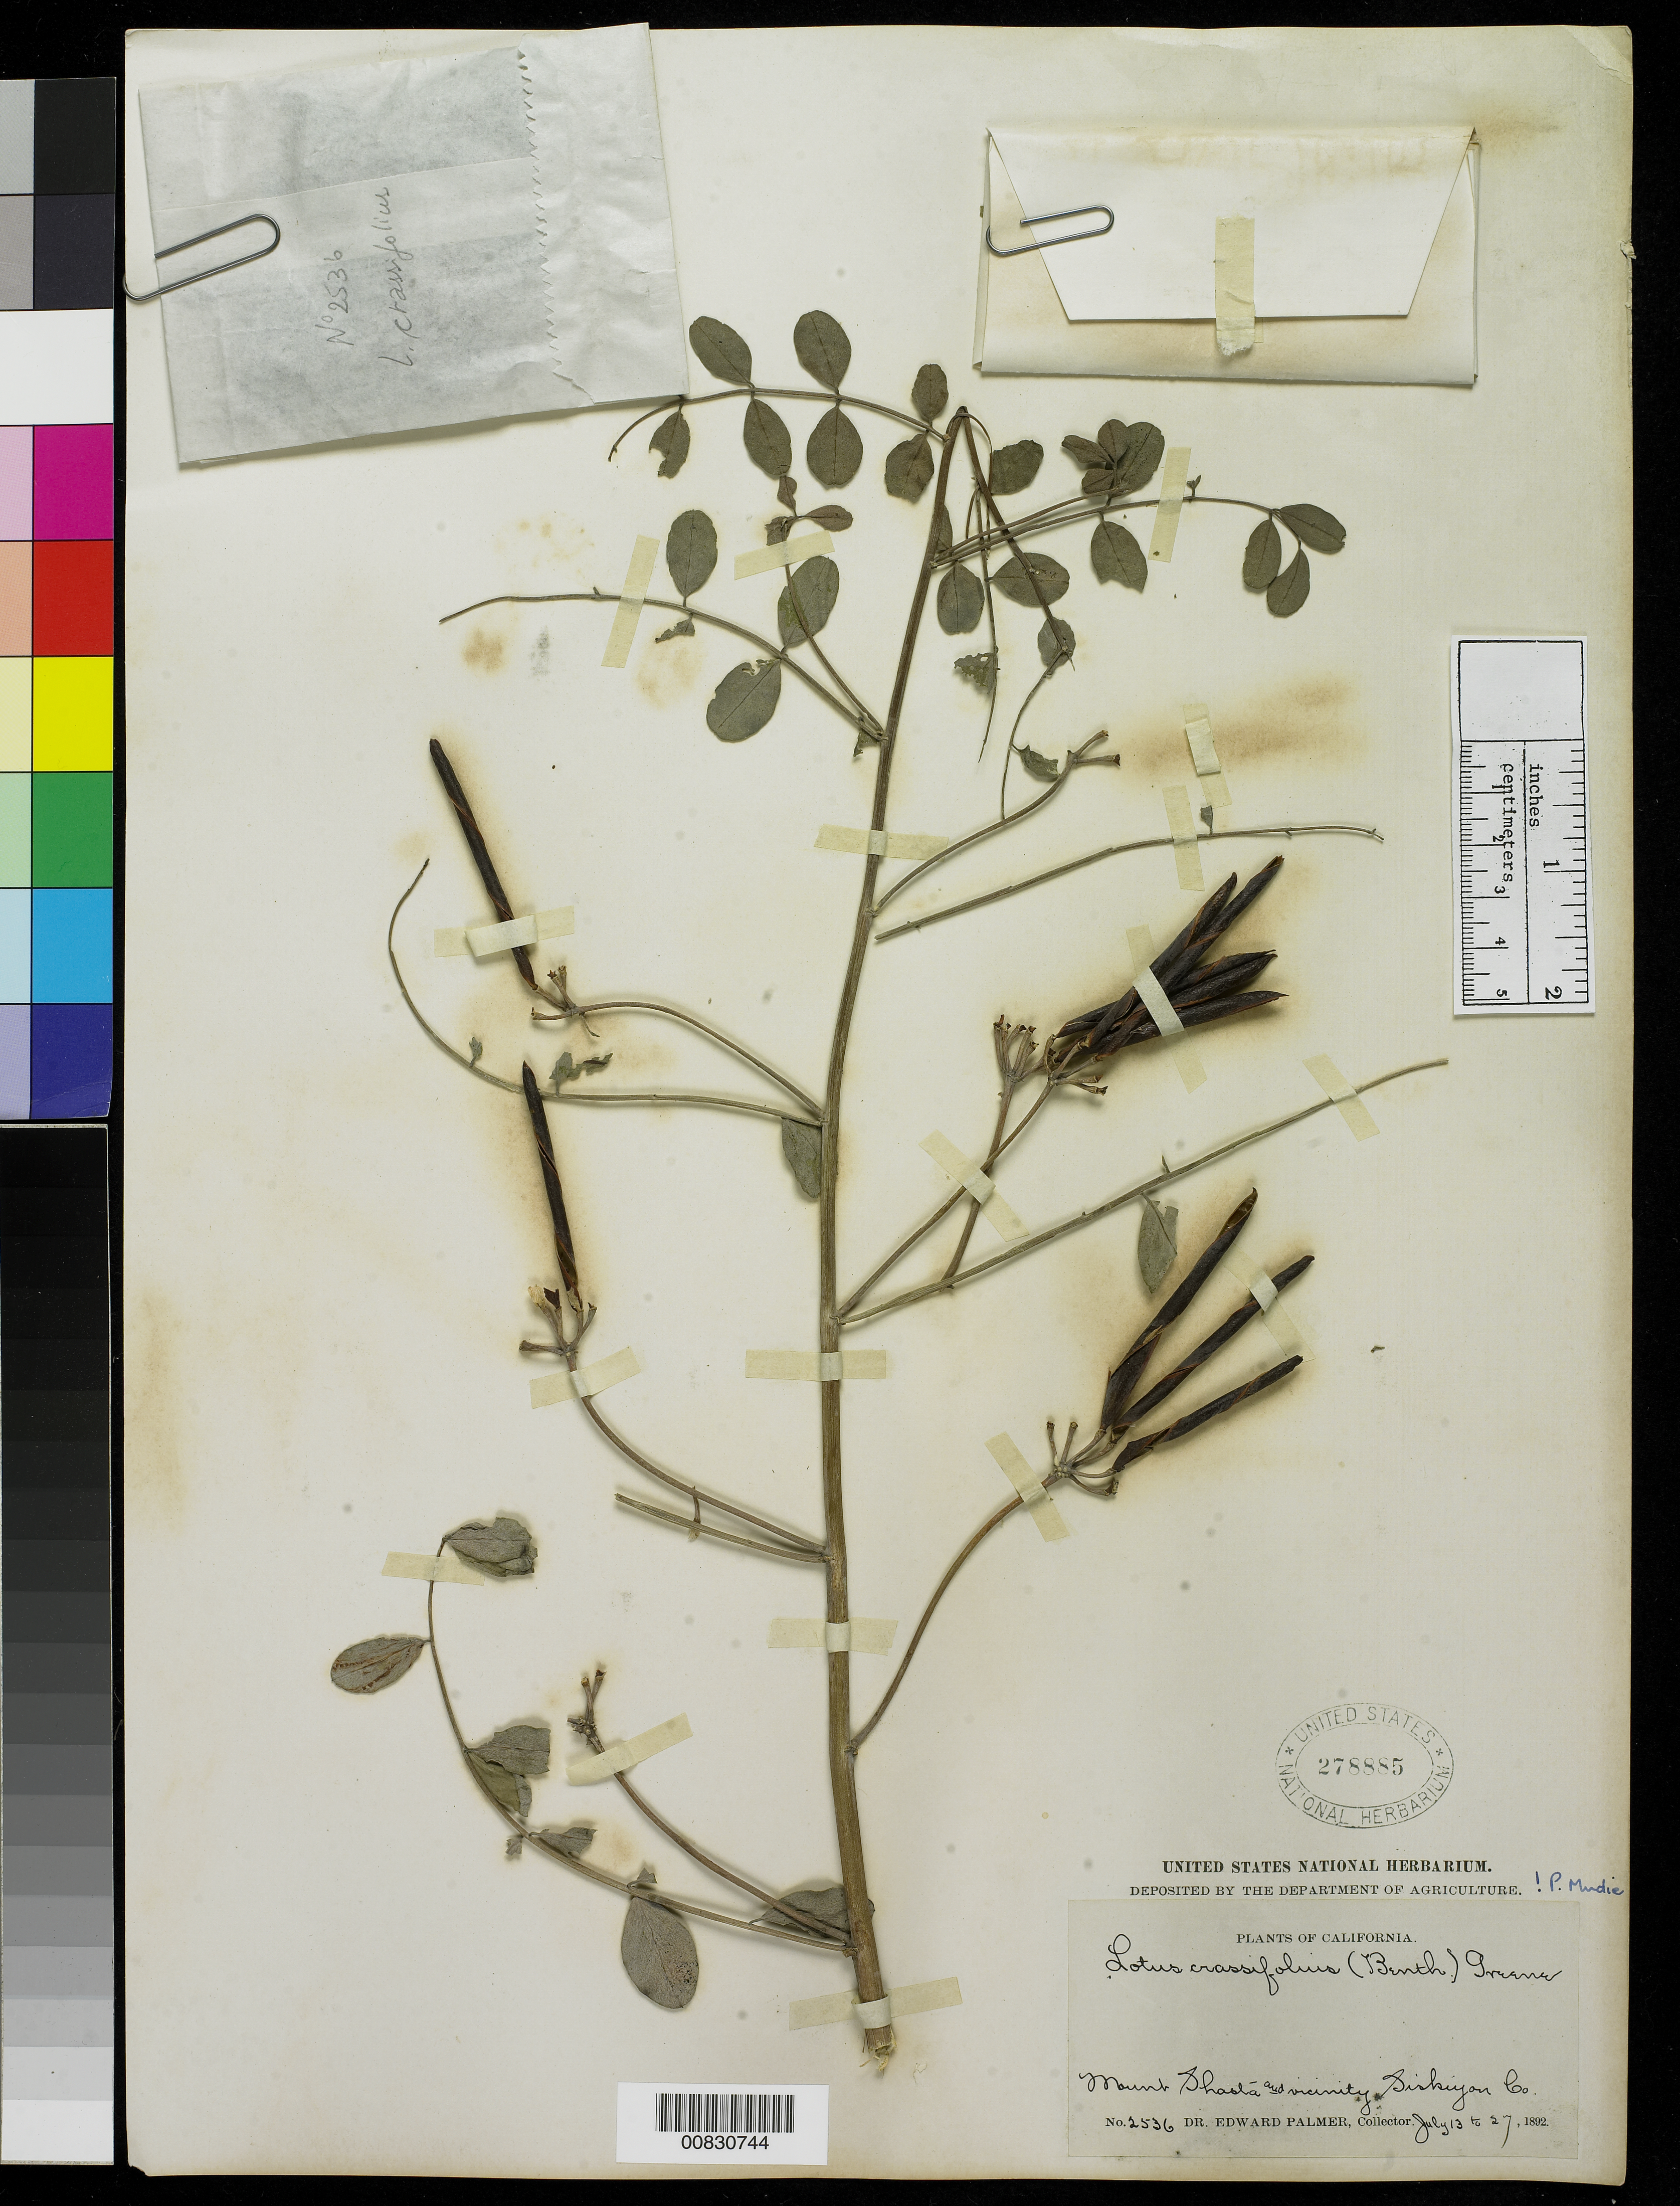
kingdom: Plantae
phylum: Tracheophyta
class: Magnoliopsida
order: Fabales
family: Fabaceae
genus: Hosackia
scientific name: Hosackia crassifolia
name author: Benth.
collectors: E. Palmer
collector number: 2356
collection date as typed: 13 Jul 1892 to 27 Jul 1892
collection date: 1892-07-13/1892-07-27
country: United States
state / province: California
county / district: Siskiyou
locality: Mount Shasta and vicinity, Siskiyou County, California.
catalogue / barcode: US 278885